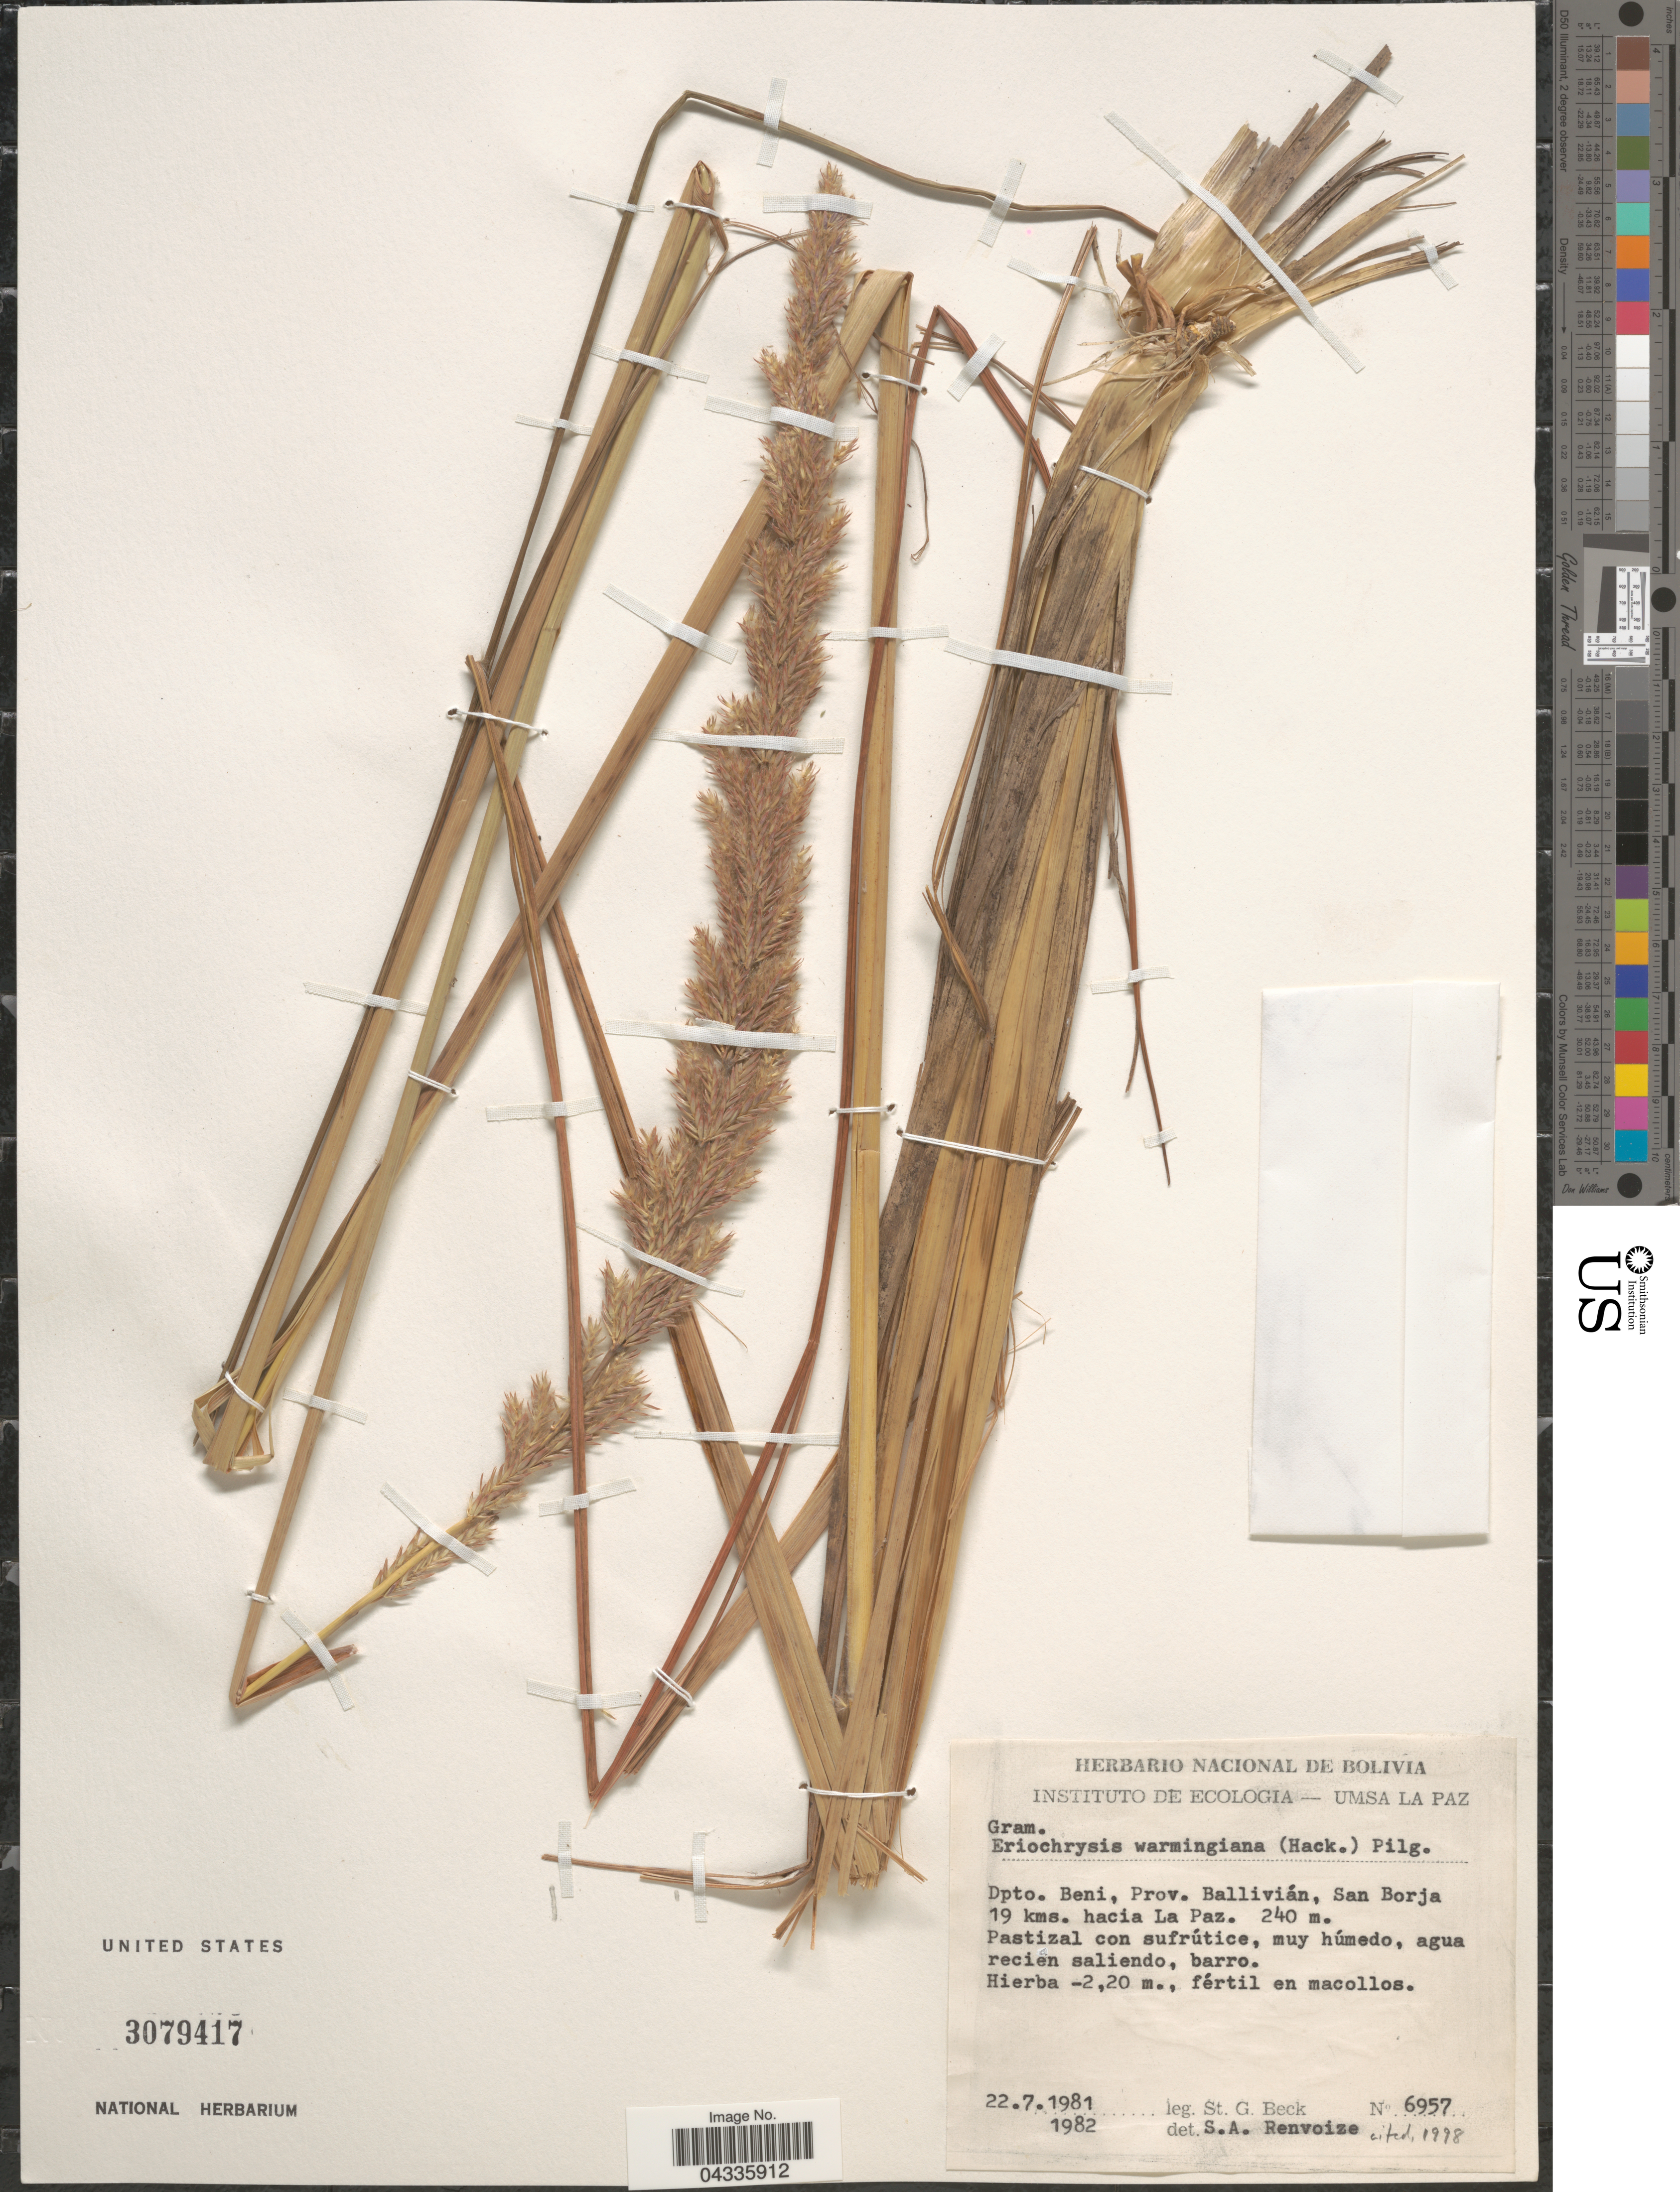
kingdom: Plantae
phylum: Tracheophyta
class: Liliopsida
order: Poales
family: Poaceae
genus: Eriochrysis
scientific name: Eriochrysis warmingiana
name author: (Hack.) Kuhlm.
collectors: S. G. Beck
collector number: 6957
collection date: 1981-07-22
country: Bolivia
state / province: Beni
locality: Dpto. Beni, Prov. Ballivián, San Borja 19 kms. hacia La Paz.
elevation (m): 240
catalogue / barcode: US 3079417